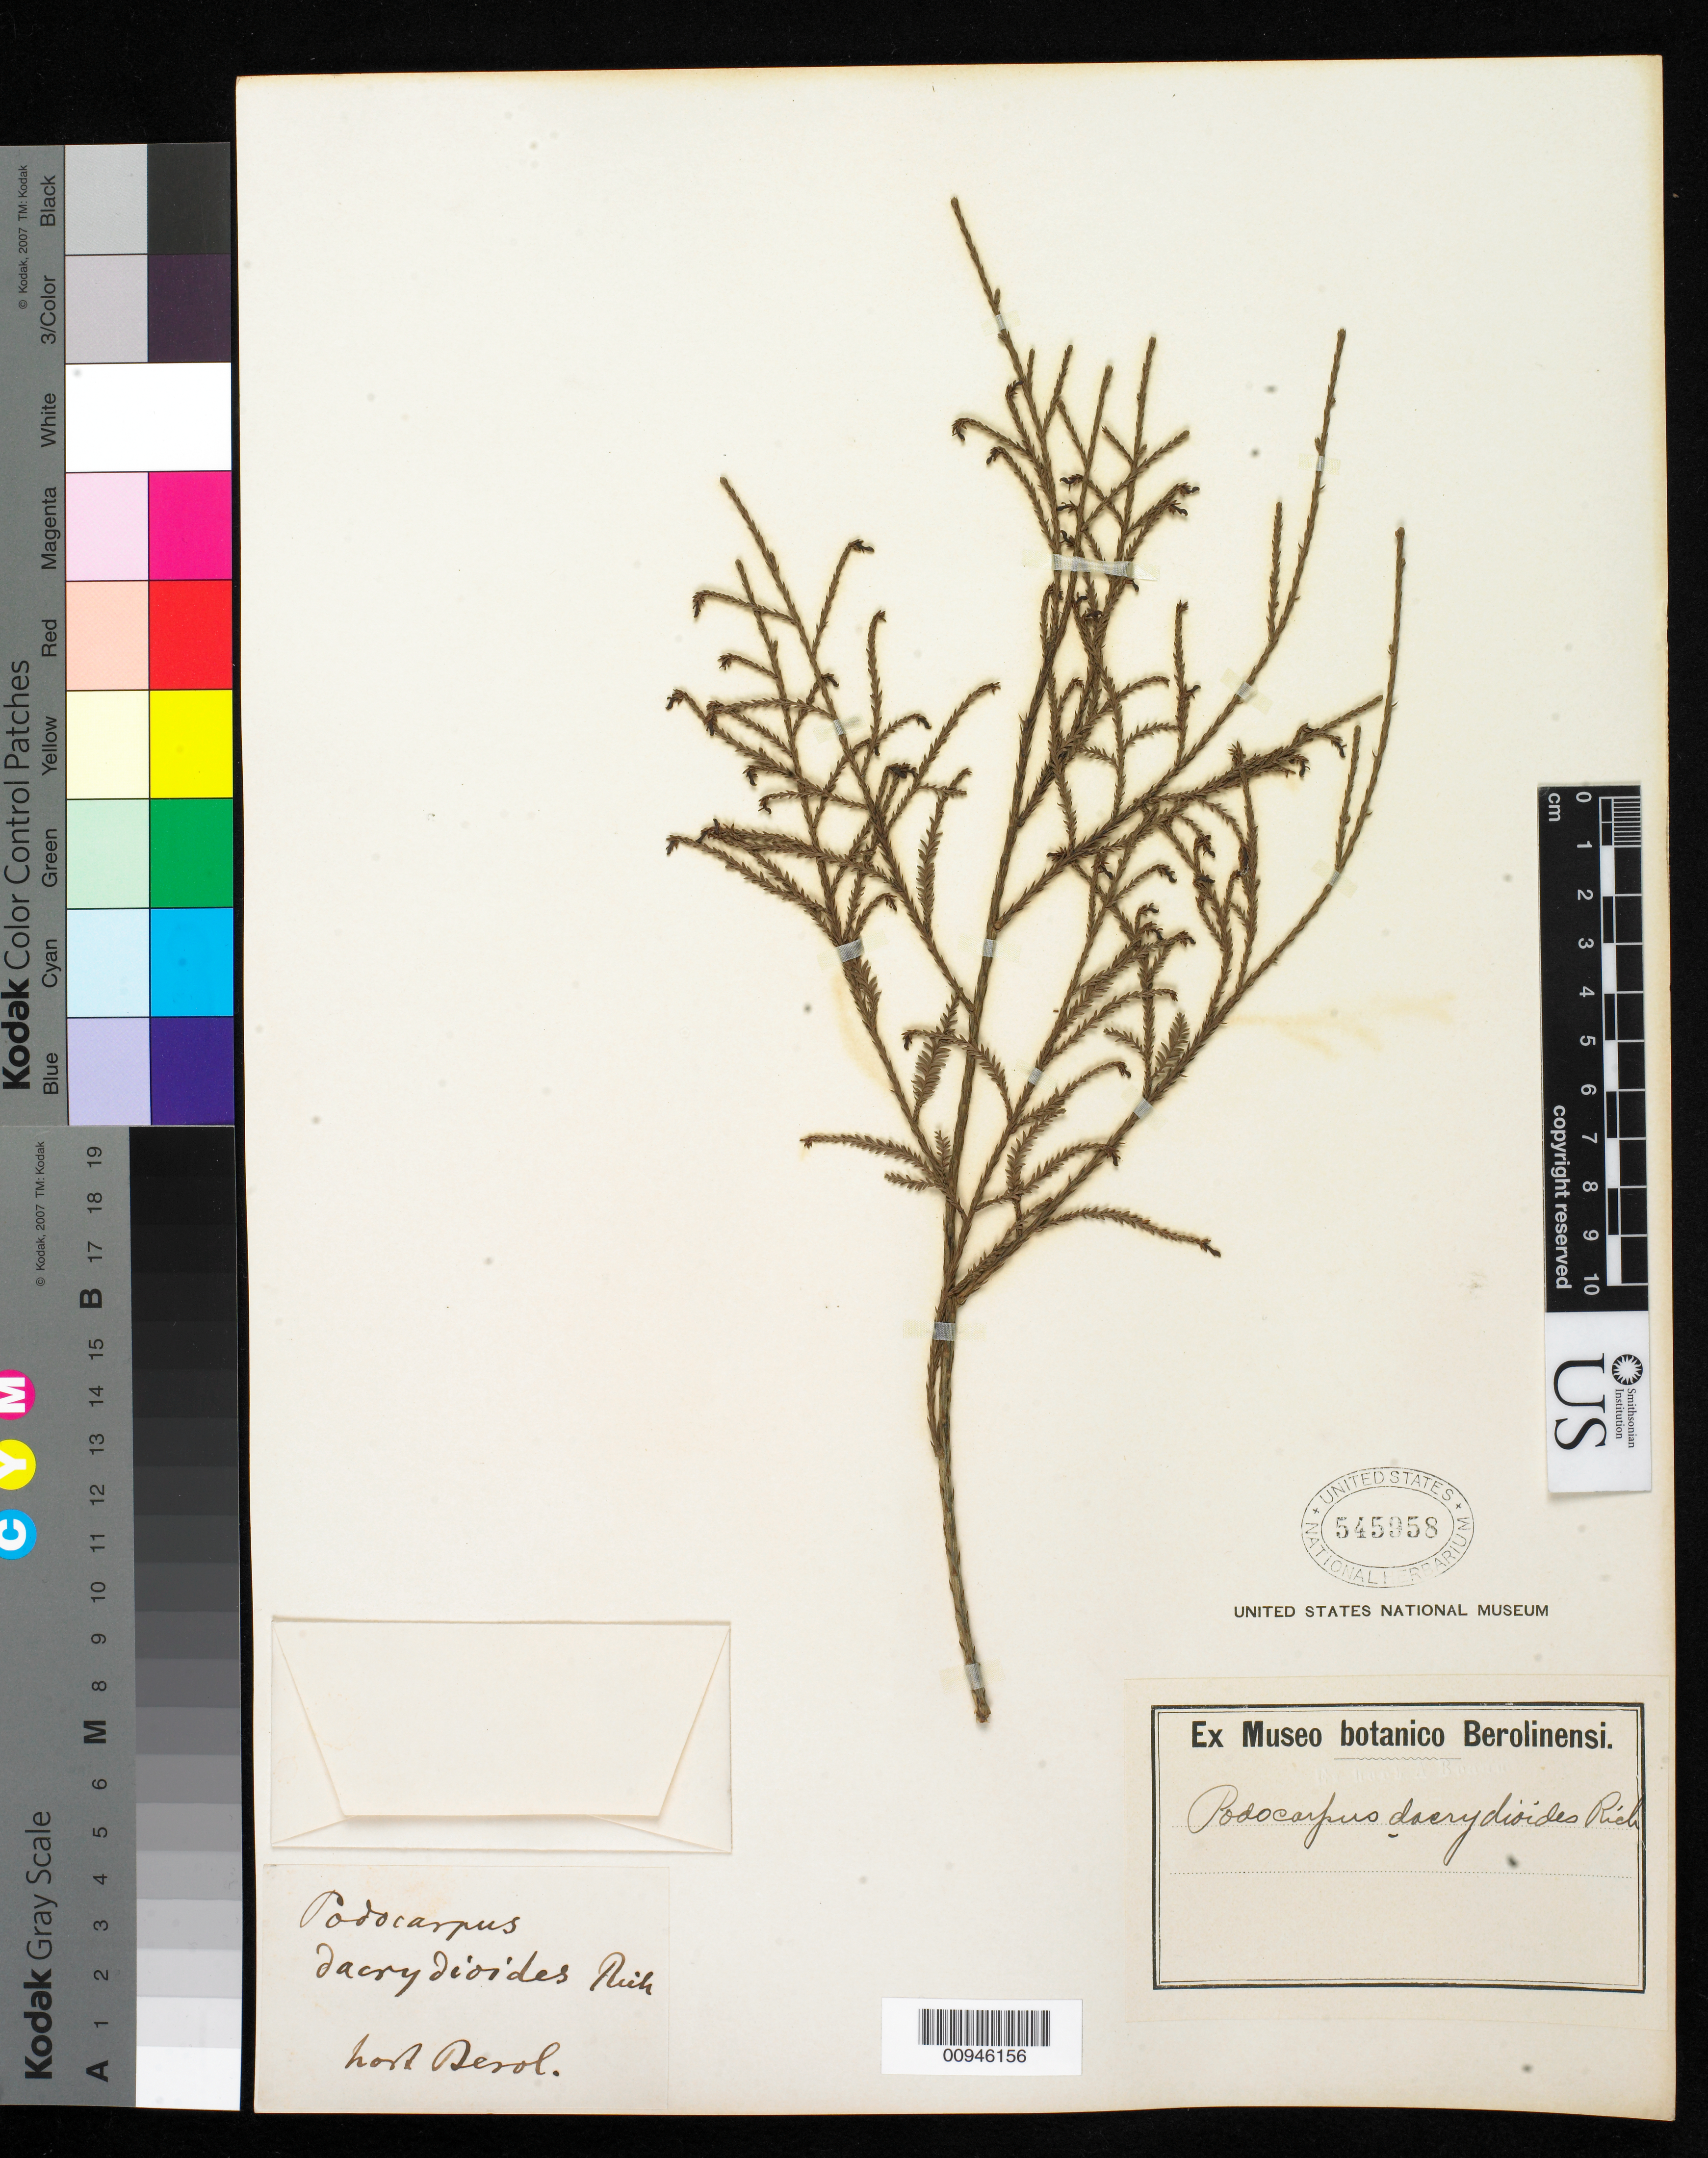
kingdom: Plantae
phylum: Tracheophyta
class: Pinopsida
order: Pinales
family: Podocarpaceae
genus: Podocarpus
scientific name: Podocarpus dacrydioides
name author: A. Rich.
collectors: A. Braun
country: New Zealand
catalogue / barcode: US 545958